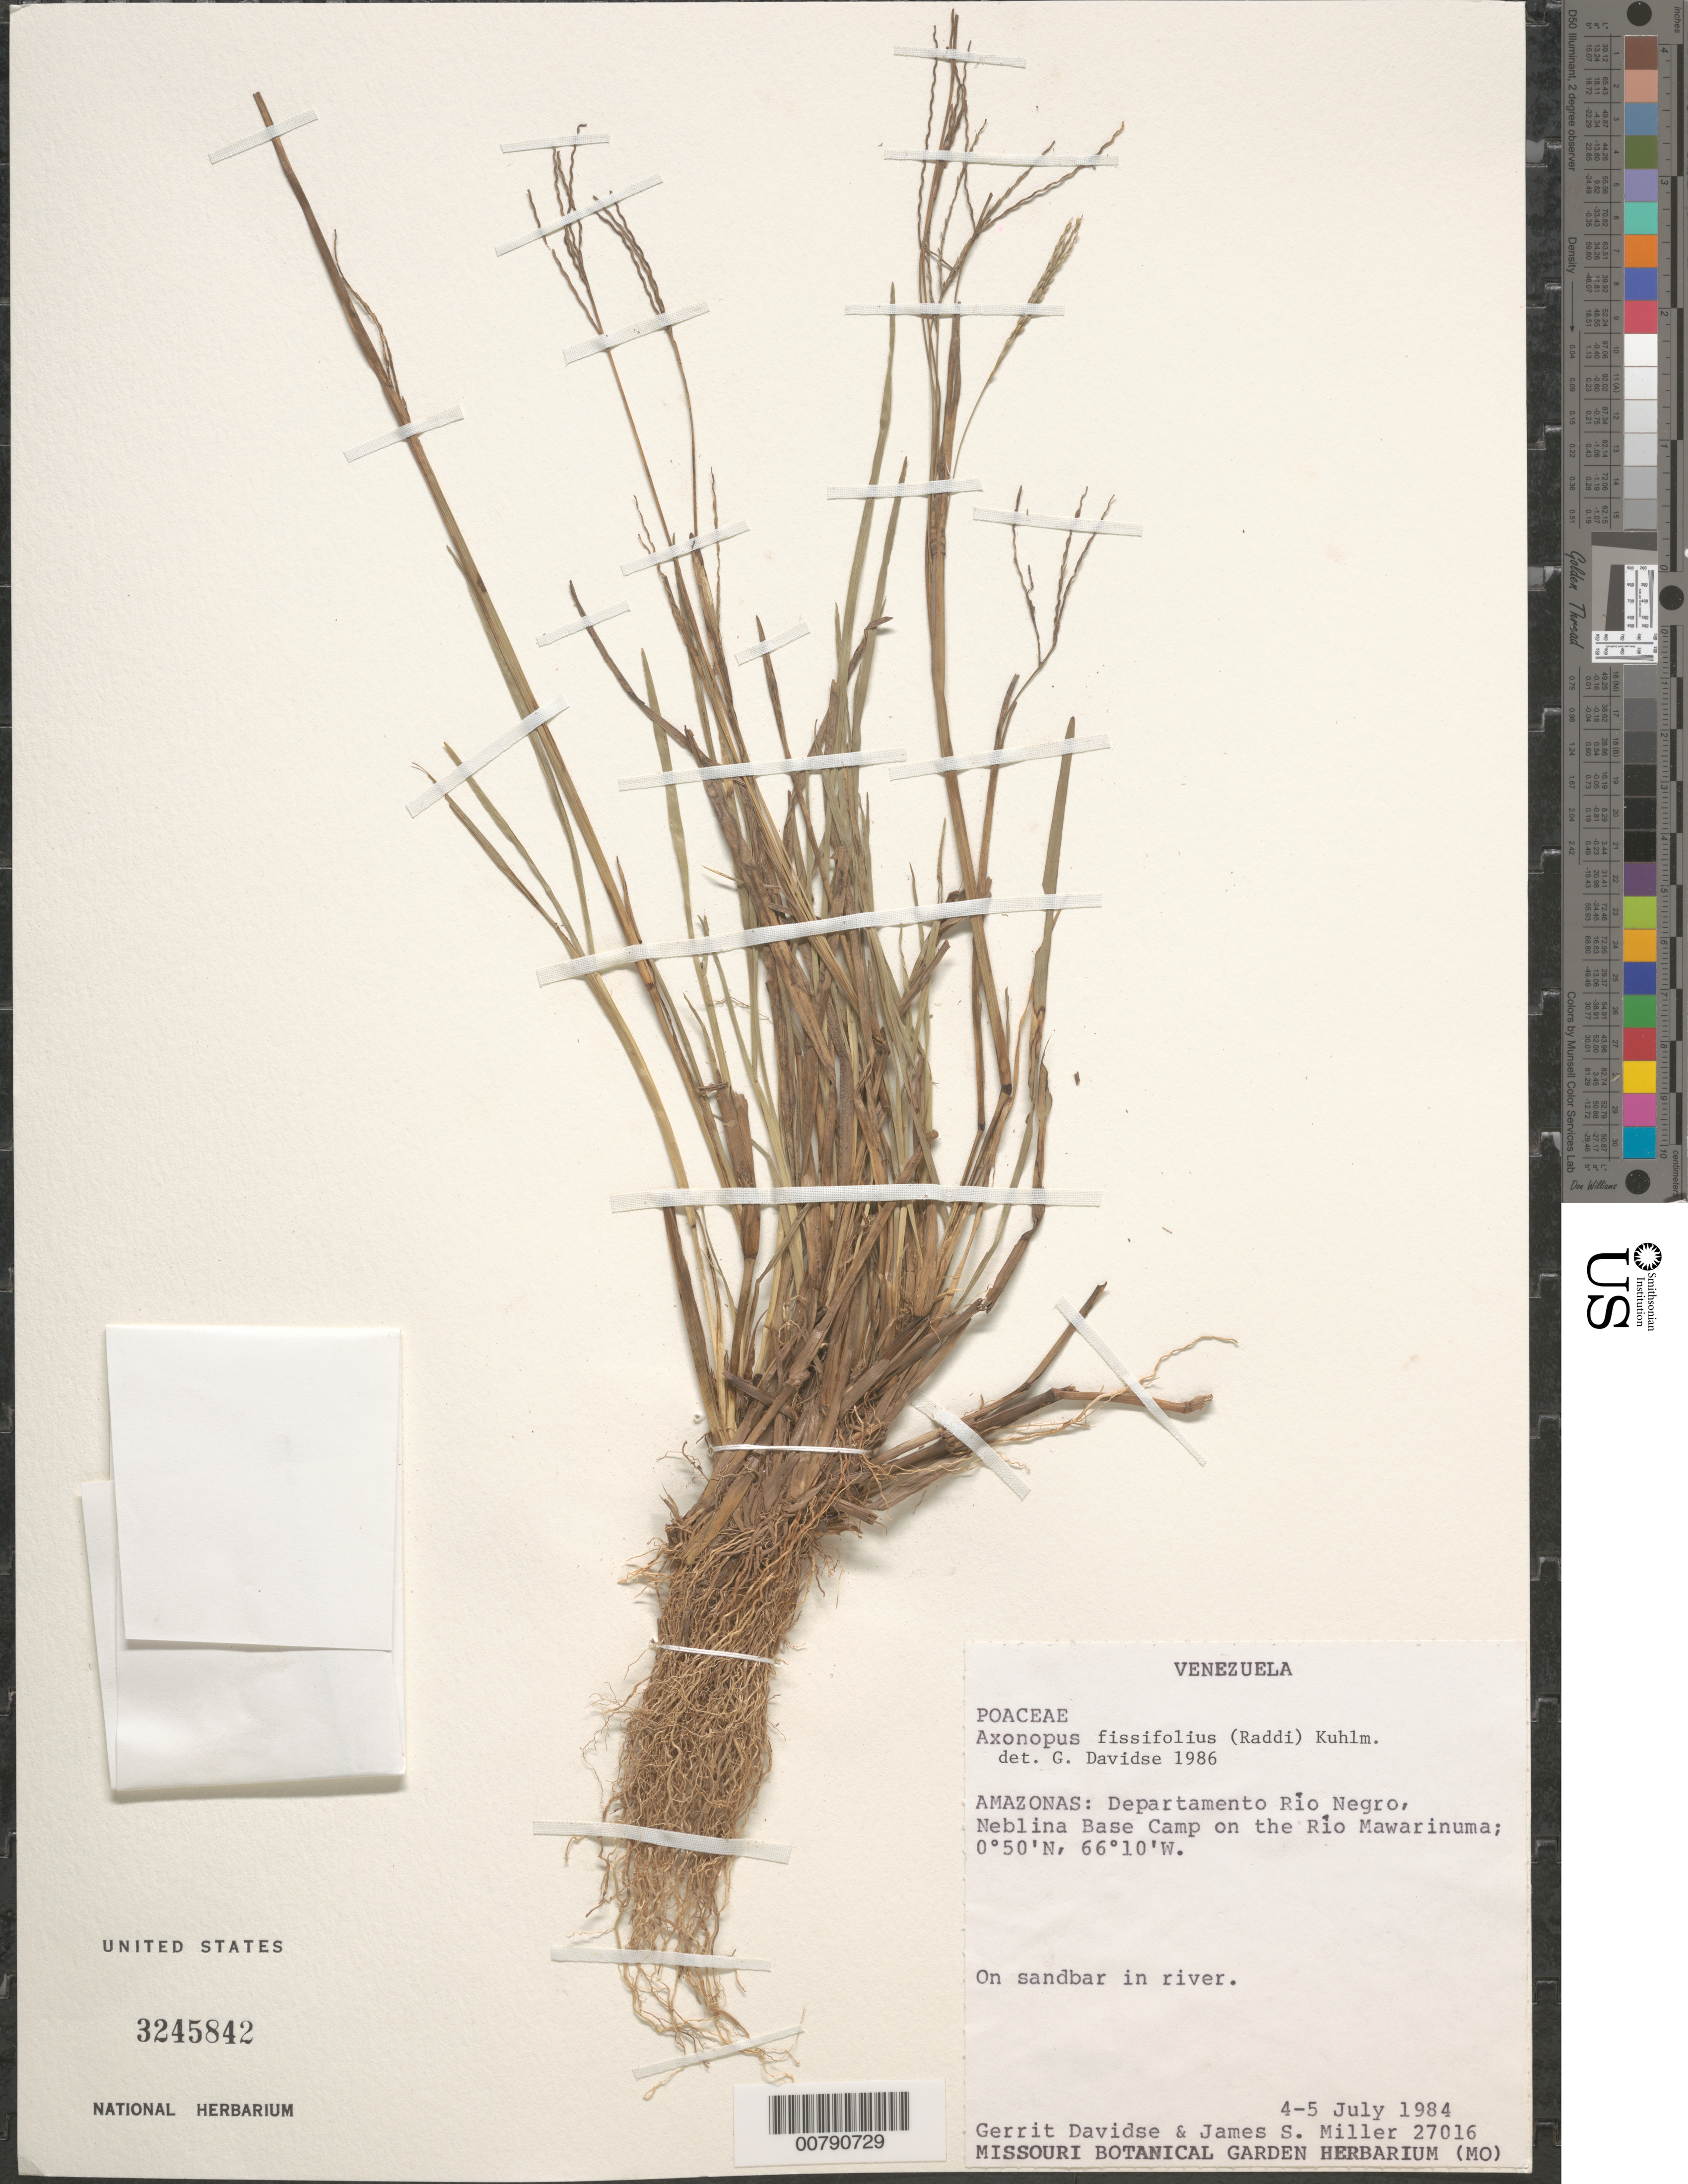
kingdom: Plantae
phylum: Tracheophyta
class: Liliopsida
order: Poales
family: Poaceae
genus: Axonopus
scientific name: Axonopus fissifolius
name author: (Raddi) Kuhlm.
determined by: Davidse, Gerrit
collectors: G. Davidse & J. S. Miller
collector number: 27016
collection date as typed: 4-Jul-84 to 5-Jul-84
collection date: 1984-07-04/1984-07-05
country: Venezuela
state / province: Amazonas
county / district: Río Negro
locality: Neblina Base Camp, Río Mawarinuma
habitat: Sandbar in river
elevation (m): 200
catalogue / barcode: US 3245842